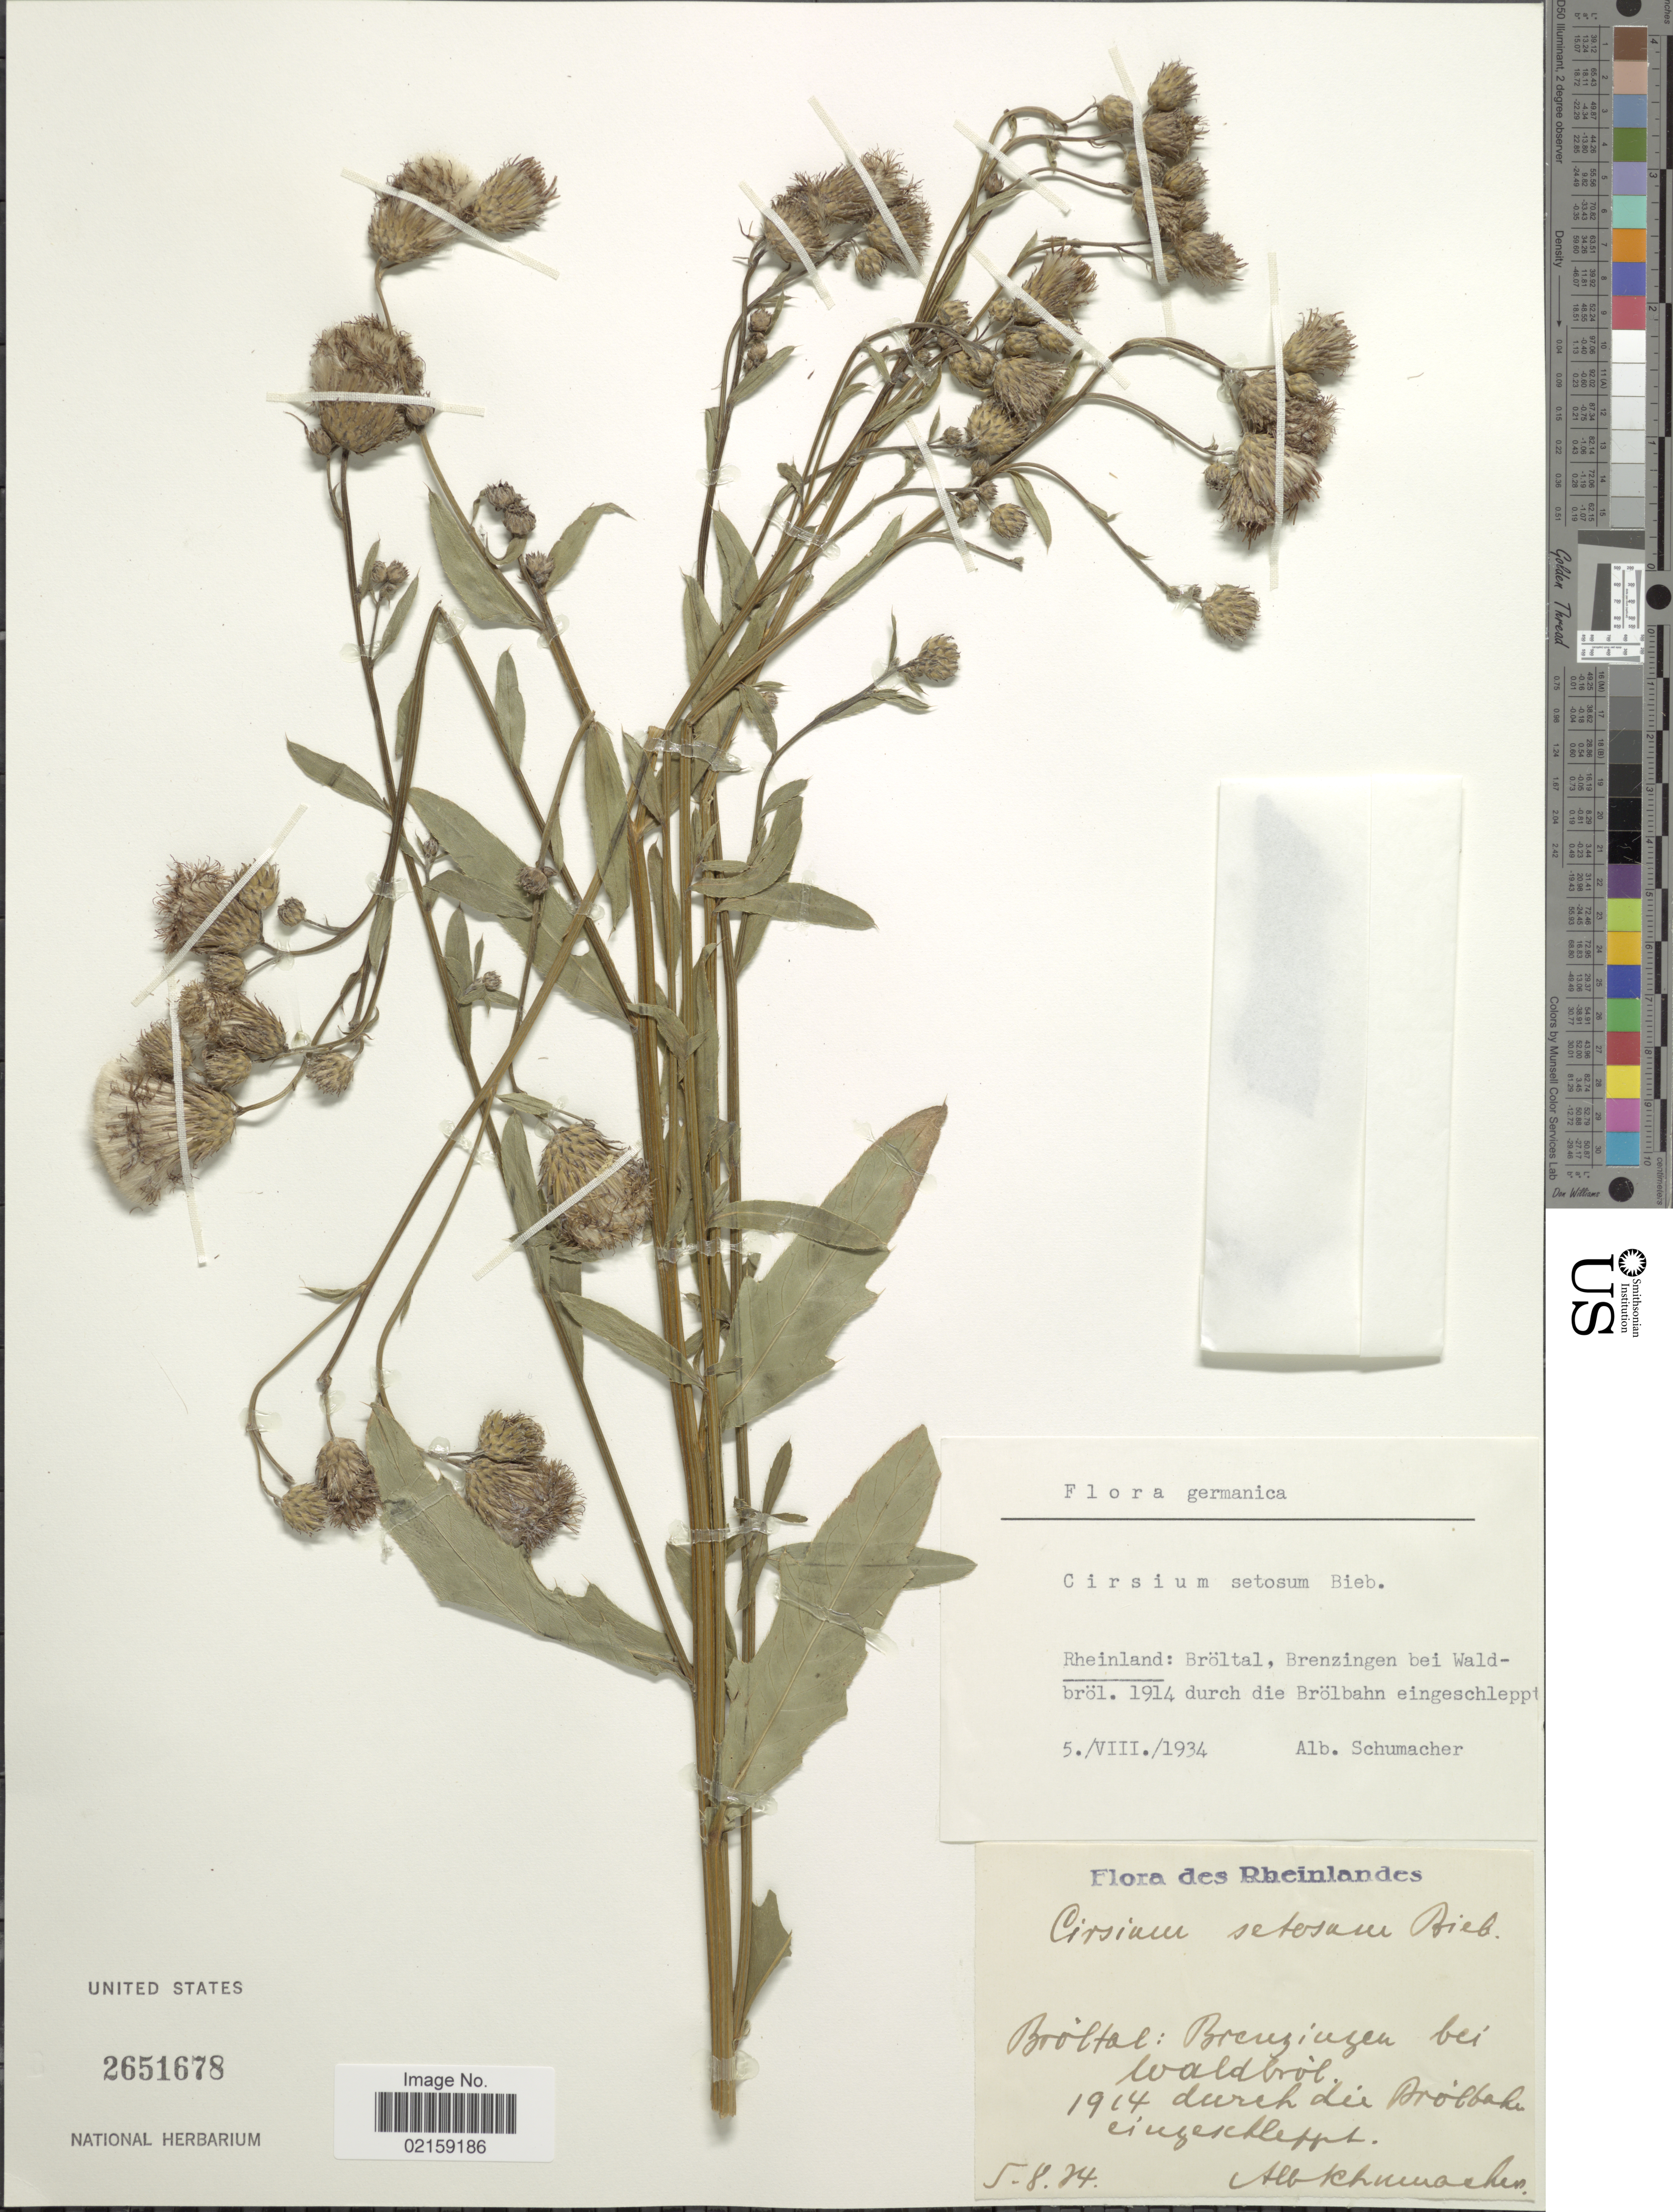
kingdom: Plantae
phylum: Tracheophyta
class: Magnoliopsida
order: Asterales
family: Asteraceae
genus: Cirsium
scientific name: Cirsium arvense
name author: (L.) Scop.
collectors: A. Schumacher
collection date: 1934-08-05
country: Germany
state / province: Rhineland-Palatinate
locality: Broltal: Brenziugen bei waldbrol 1914 durck dei Brolbaki ciugeschleppe [interpreted] Rheinland: Broltal, Brenzingen bei Waldbrol. 1914 durch die Brolbahn eingeschleppt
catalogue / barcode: US 2651678